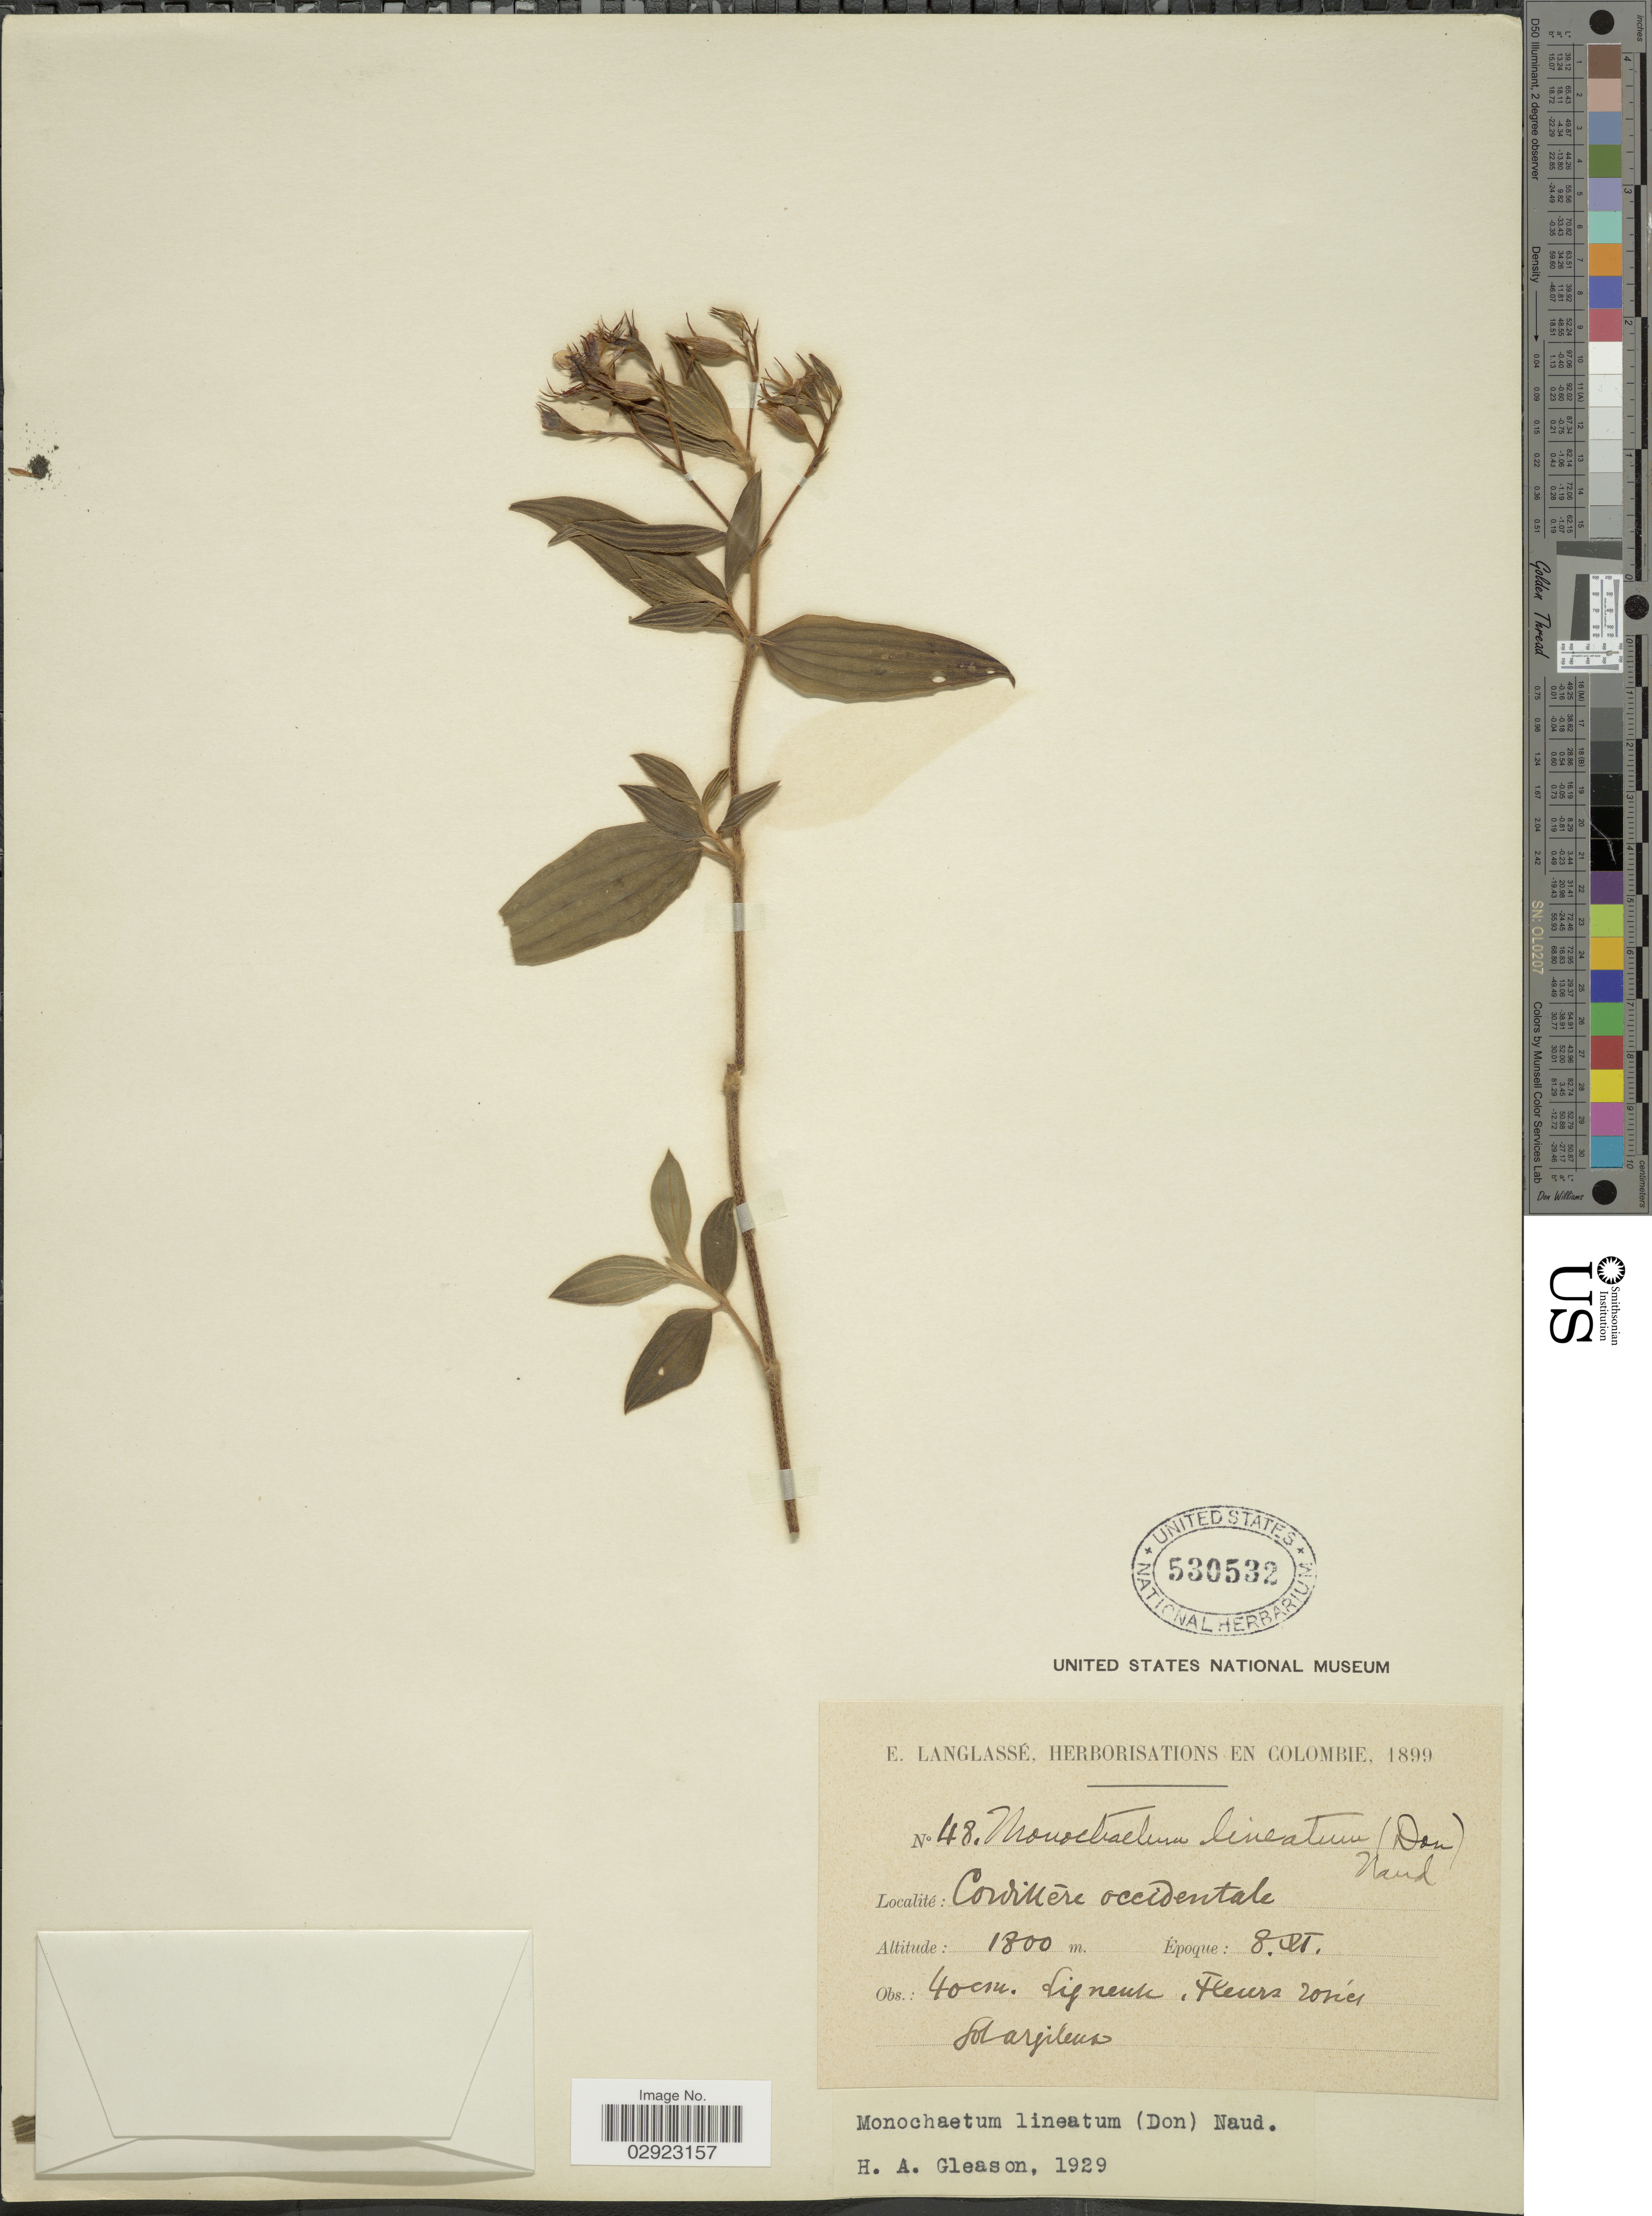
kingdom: Plantae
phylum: Tracheophyta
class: Magnoliopsida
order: Myrtales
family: Melastomataceae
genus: Monochaetum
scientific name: Monochaetum lineatum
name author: (D. Don) Naudin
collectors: E. Langlassé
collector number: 48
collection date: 1899-06-08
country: Colombia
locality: Cordillére occidentale.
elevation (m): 1800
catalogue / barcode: US 530532